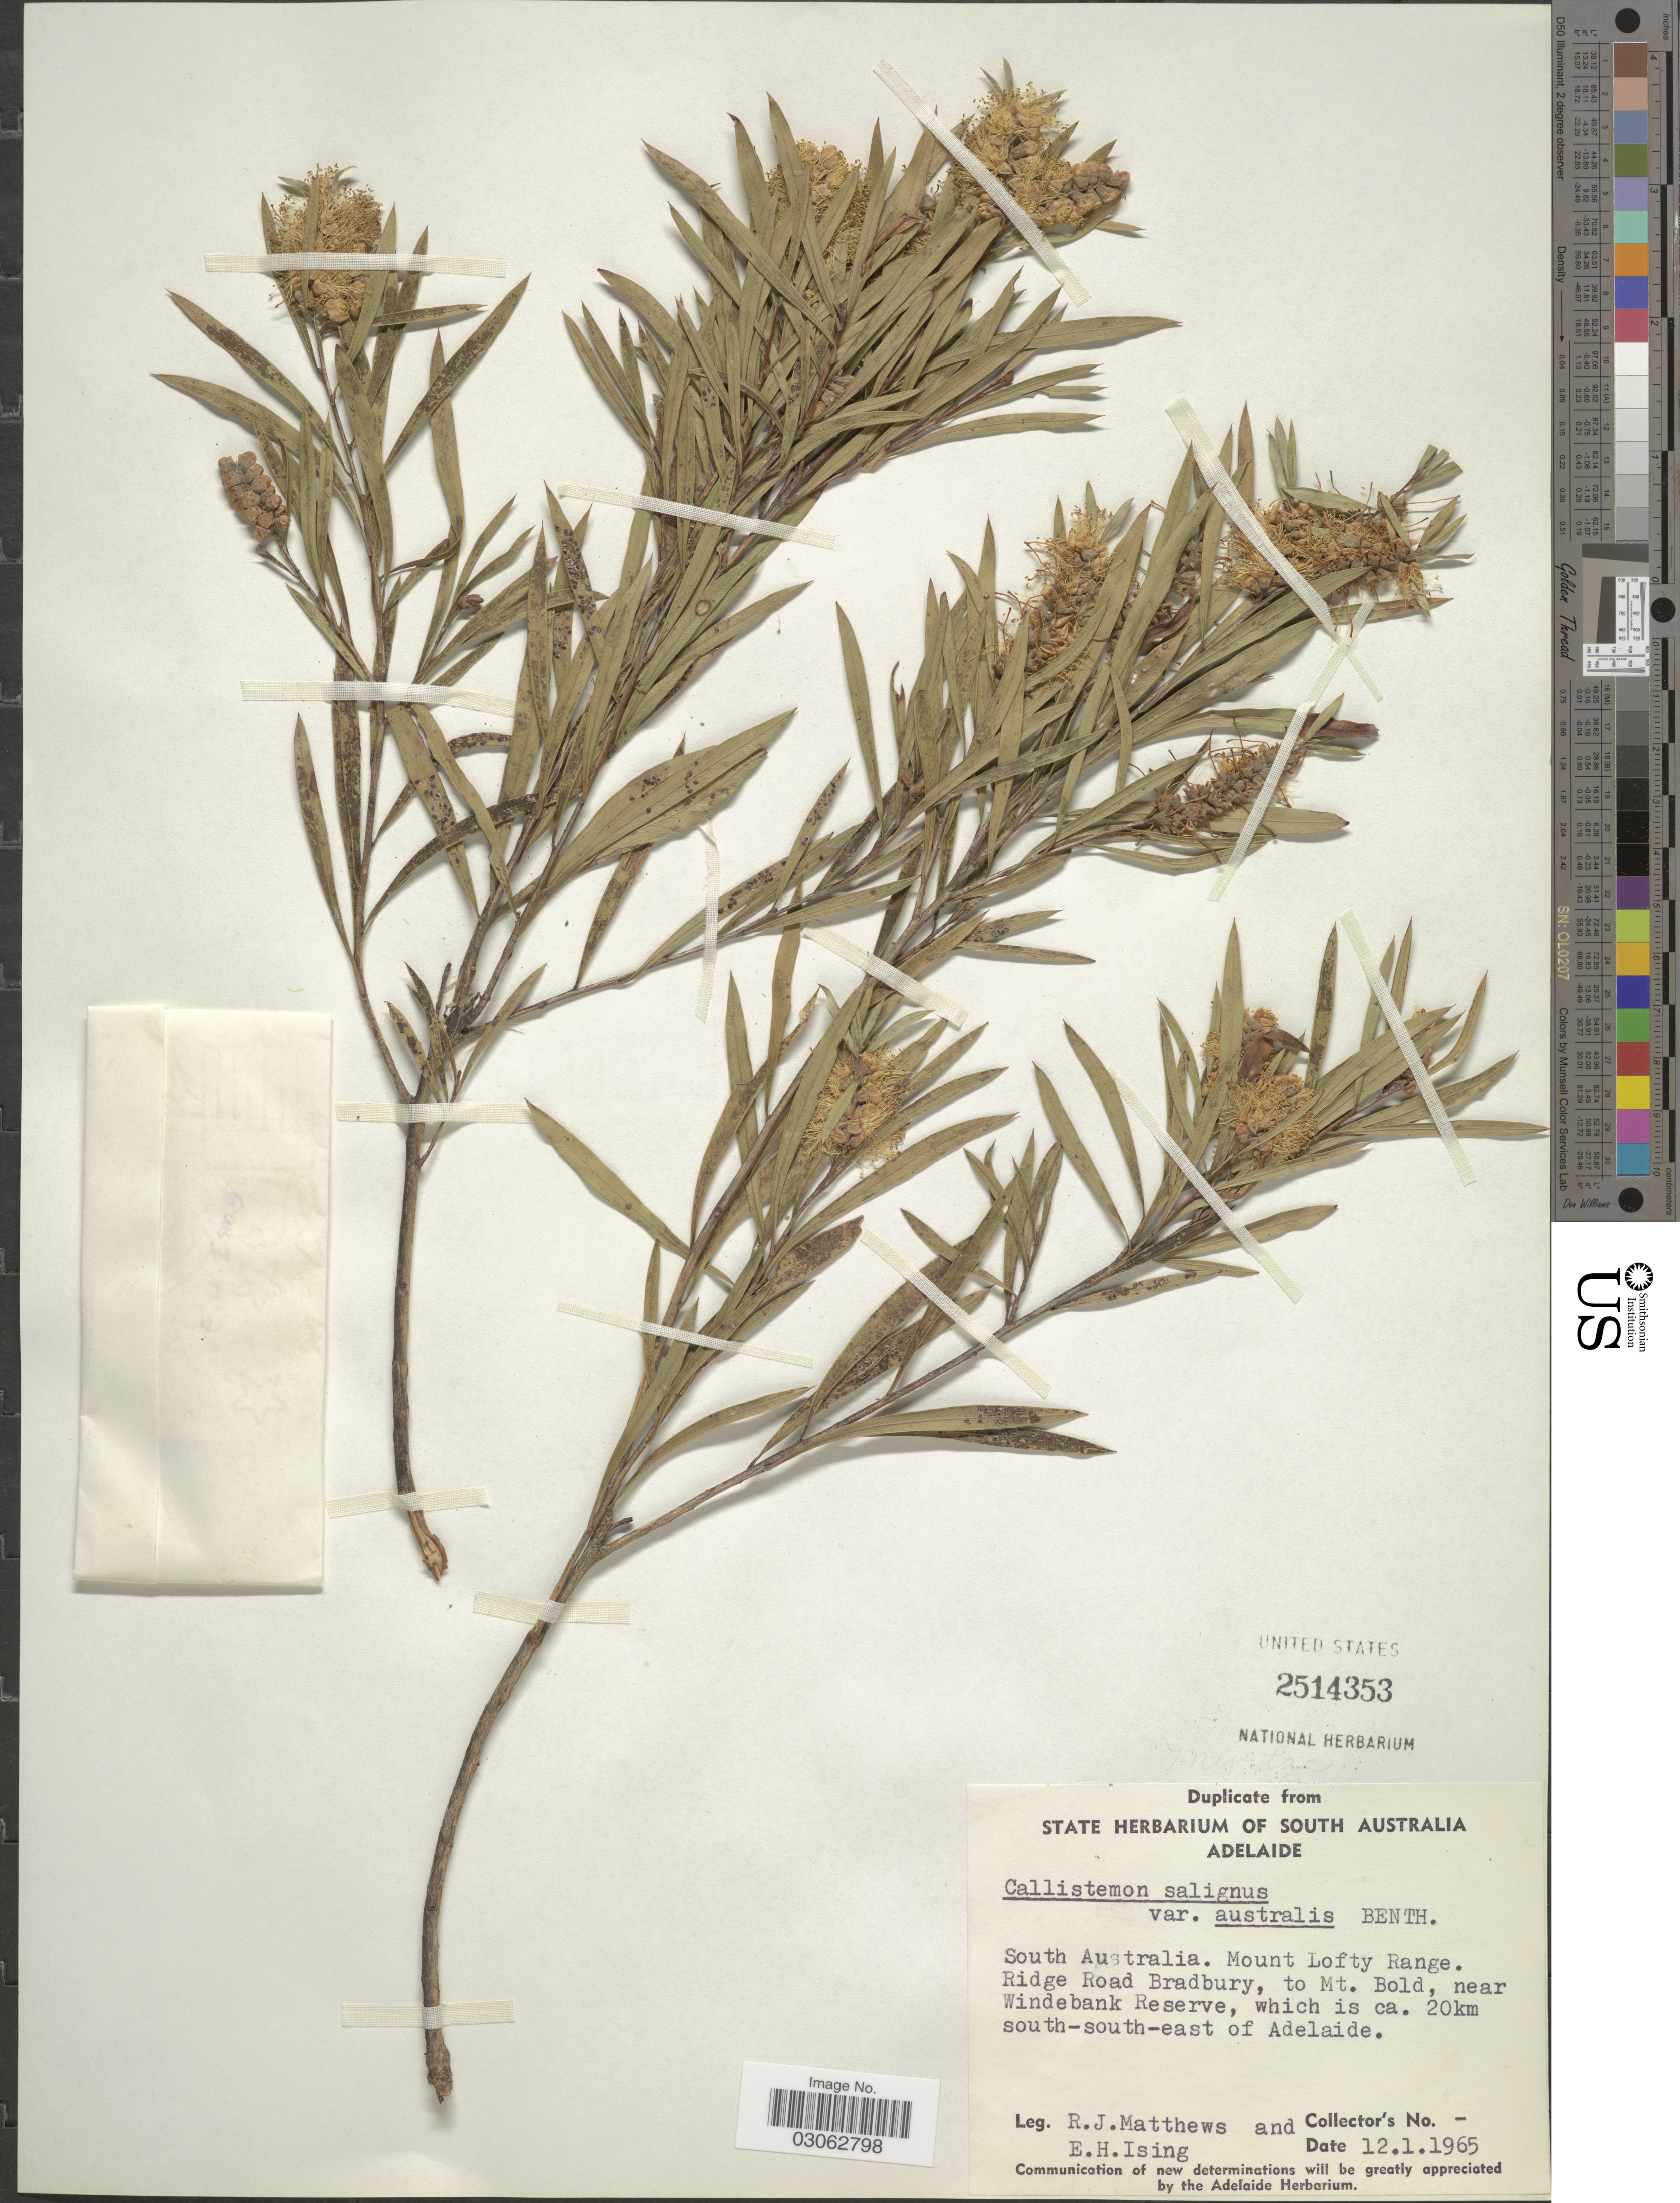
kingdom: Plantae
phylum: Tracheophyta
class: Magnoliopsida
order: Myrtales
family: Myrtaceae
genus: Callistemon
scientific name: Callistemon salignus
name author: (Sm.) Colvill ex Sweet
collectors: R. Matthews & E. Ising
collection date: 1965-01-12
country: Australia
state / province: South Australia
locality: Mont Lofty Range. Ridge Road Bradbury, to Mt. Bold, near Windebank Reserve, which is ca. 20km south-south-east of Adelaide.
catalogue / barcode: US 2514353